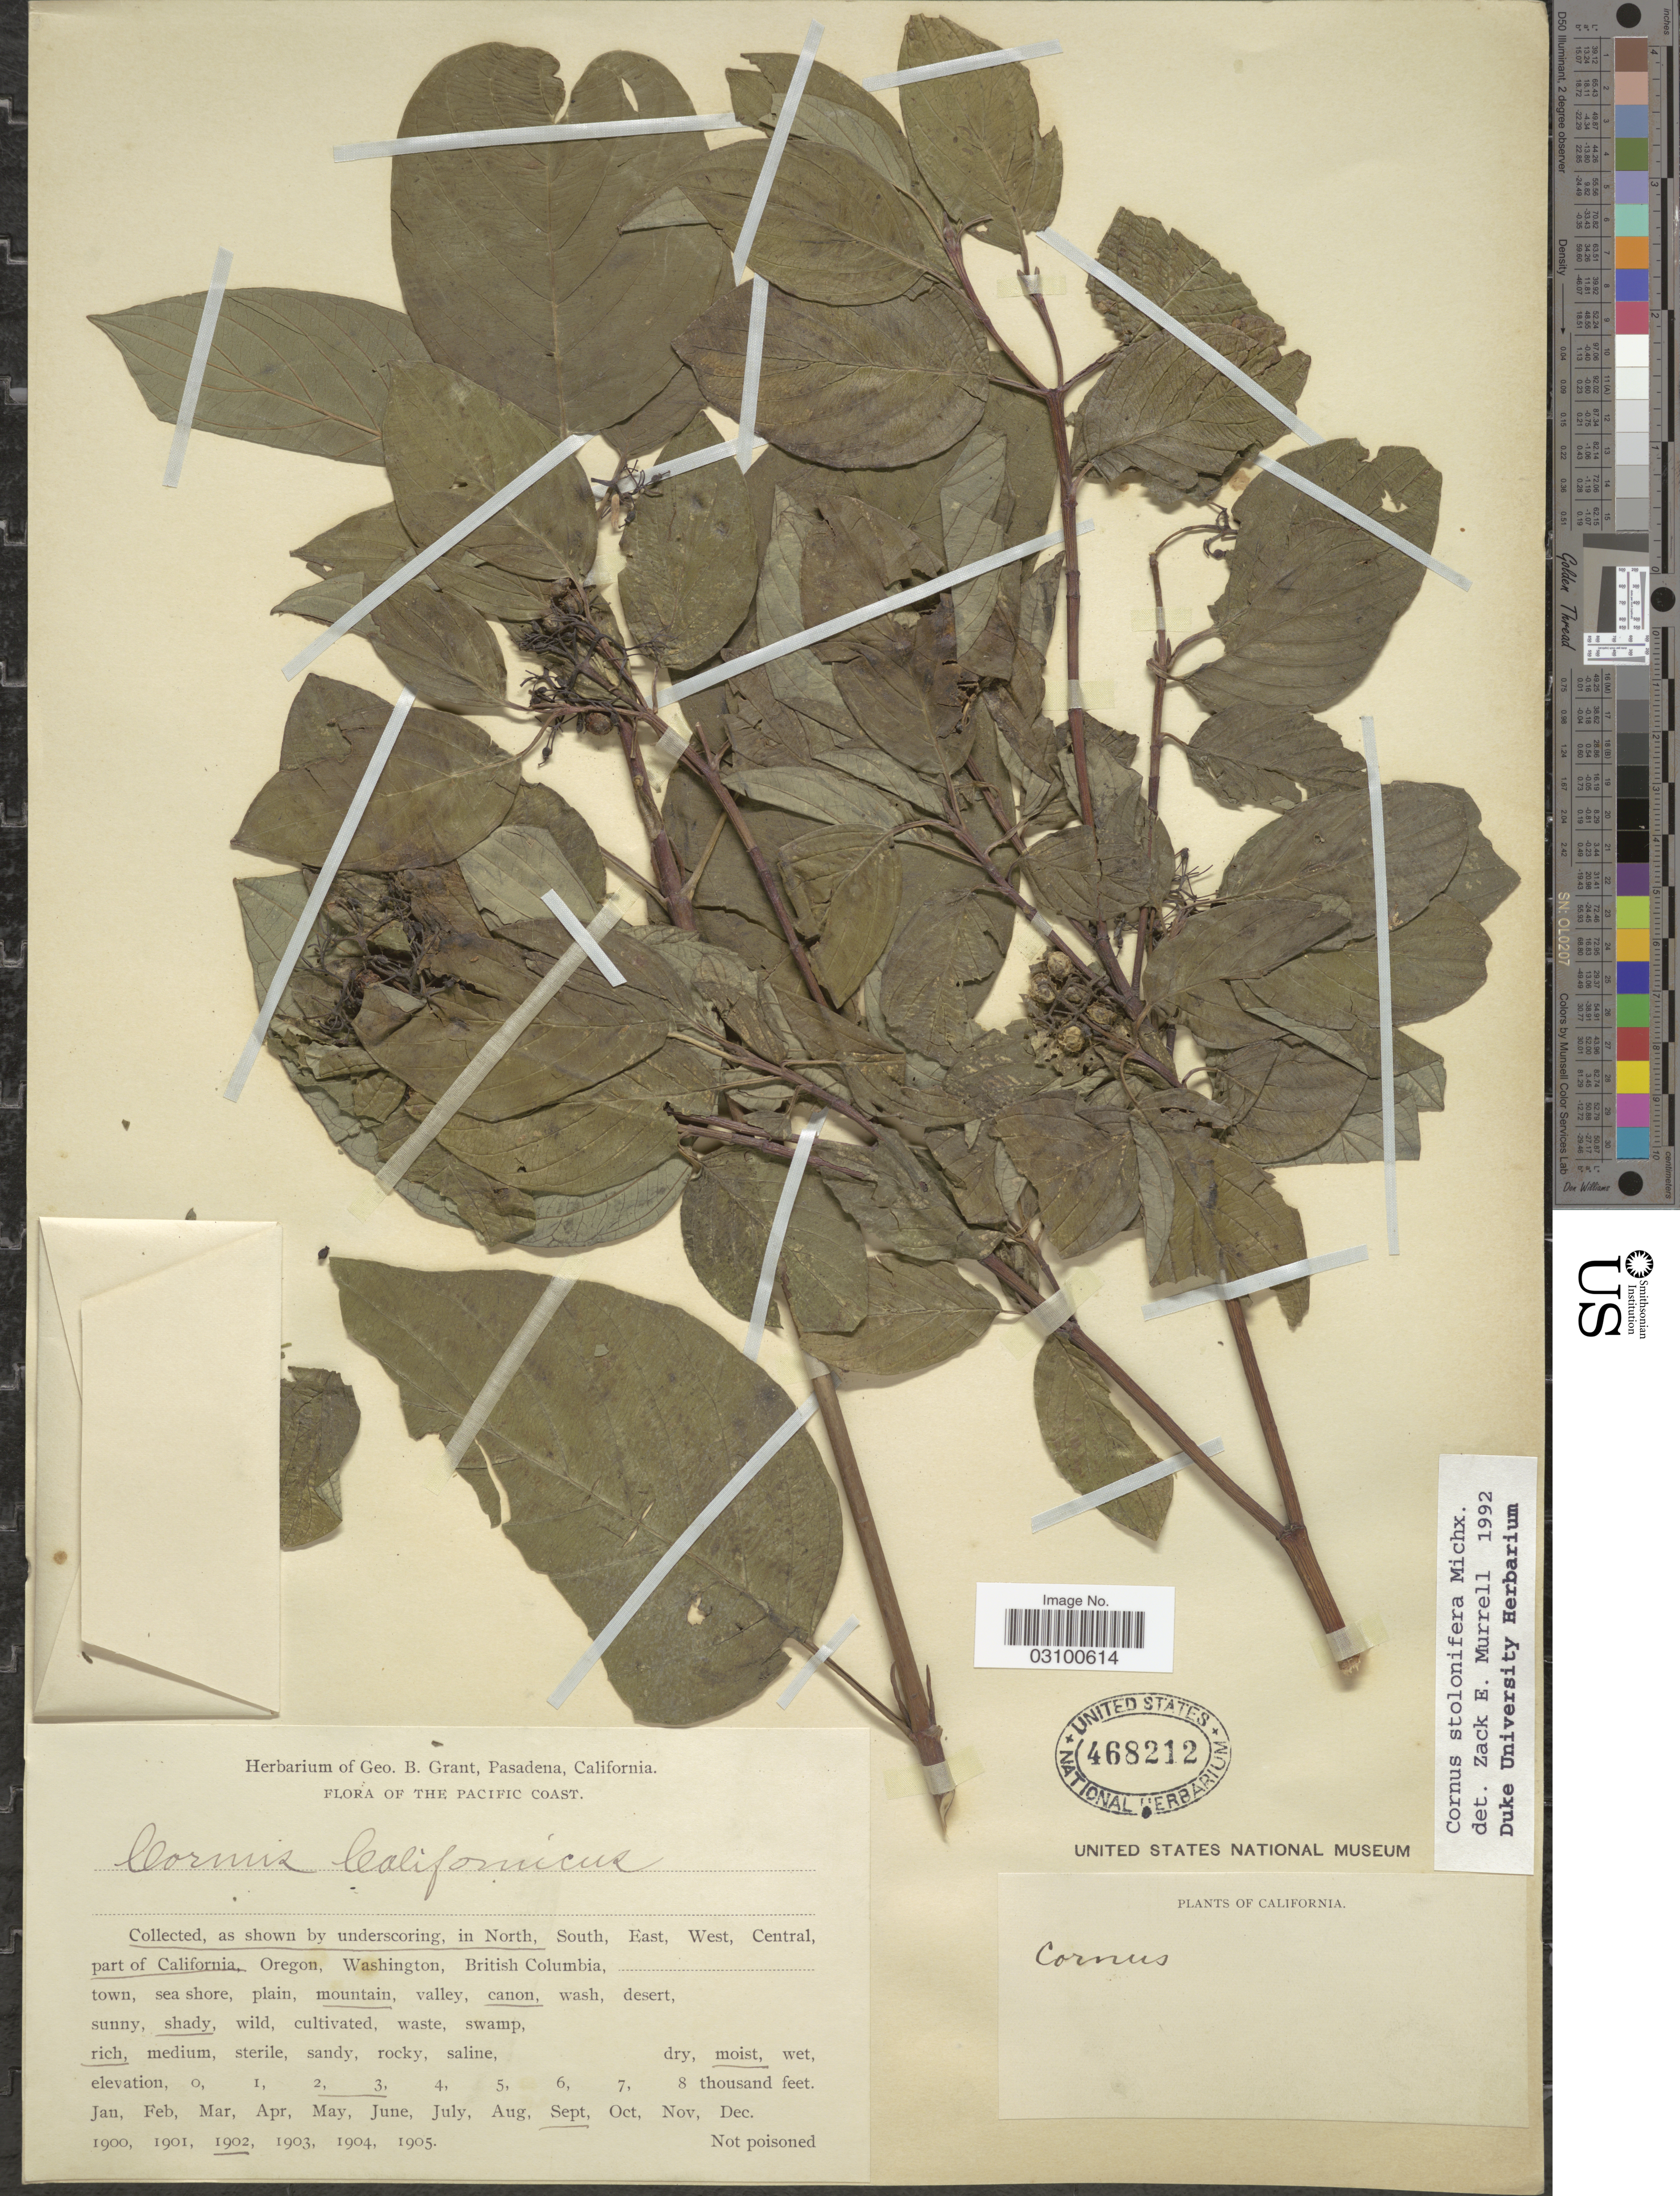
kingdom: Plantae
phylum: Tracheophyta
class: Magnoliopsida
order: Cornales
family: Cornaceae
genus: Cornus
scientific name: Cornus sericea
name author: L.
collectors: ex herb. Geo. B. Grant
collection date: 1902-09-02/1902-09-03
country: United States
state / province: California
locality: In North part of California.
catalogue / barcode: US 468212